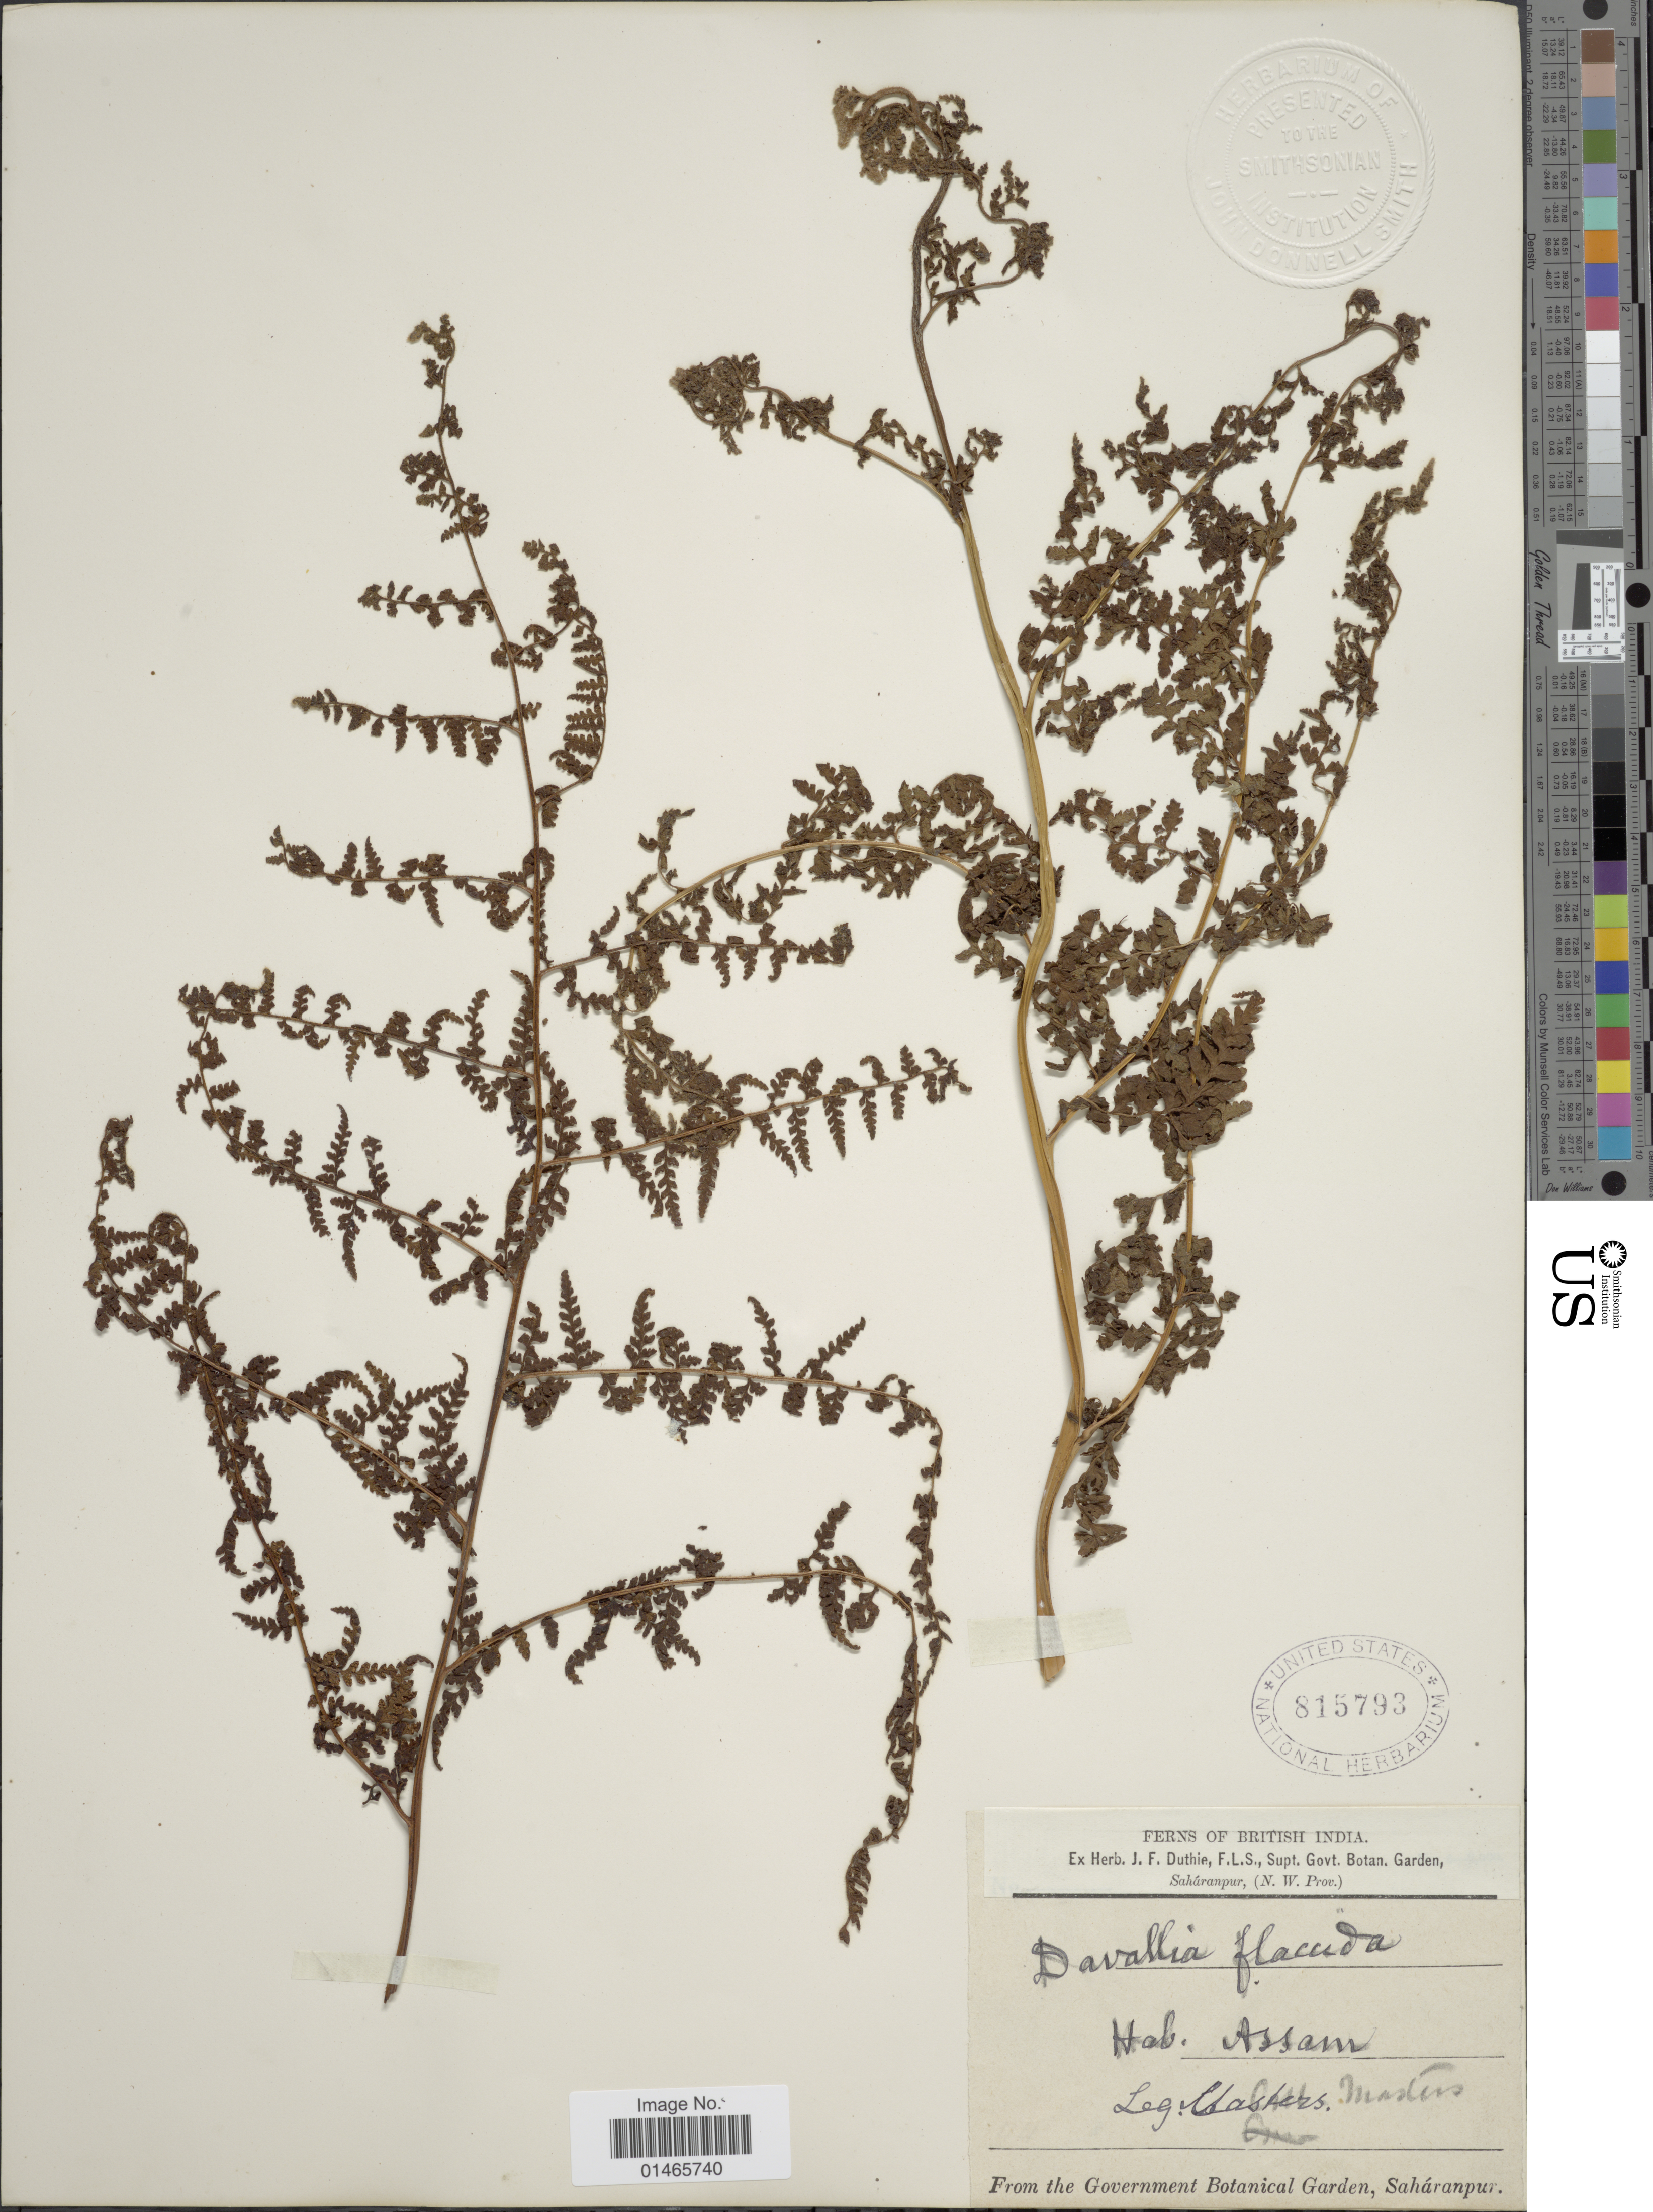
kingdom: Plantae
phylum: Tracheophyta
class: Polypodiopsida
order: Polypodiales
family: Dennstaedtiaceae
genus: Microlepia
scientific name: Microlepia speluncae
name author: (L.) T. Moore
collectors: Masters, --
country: India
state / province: Assam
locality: British India, Saháranpur (N.W. Prov.)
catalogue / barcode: US 815793